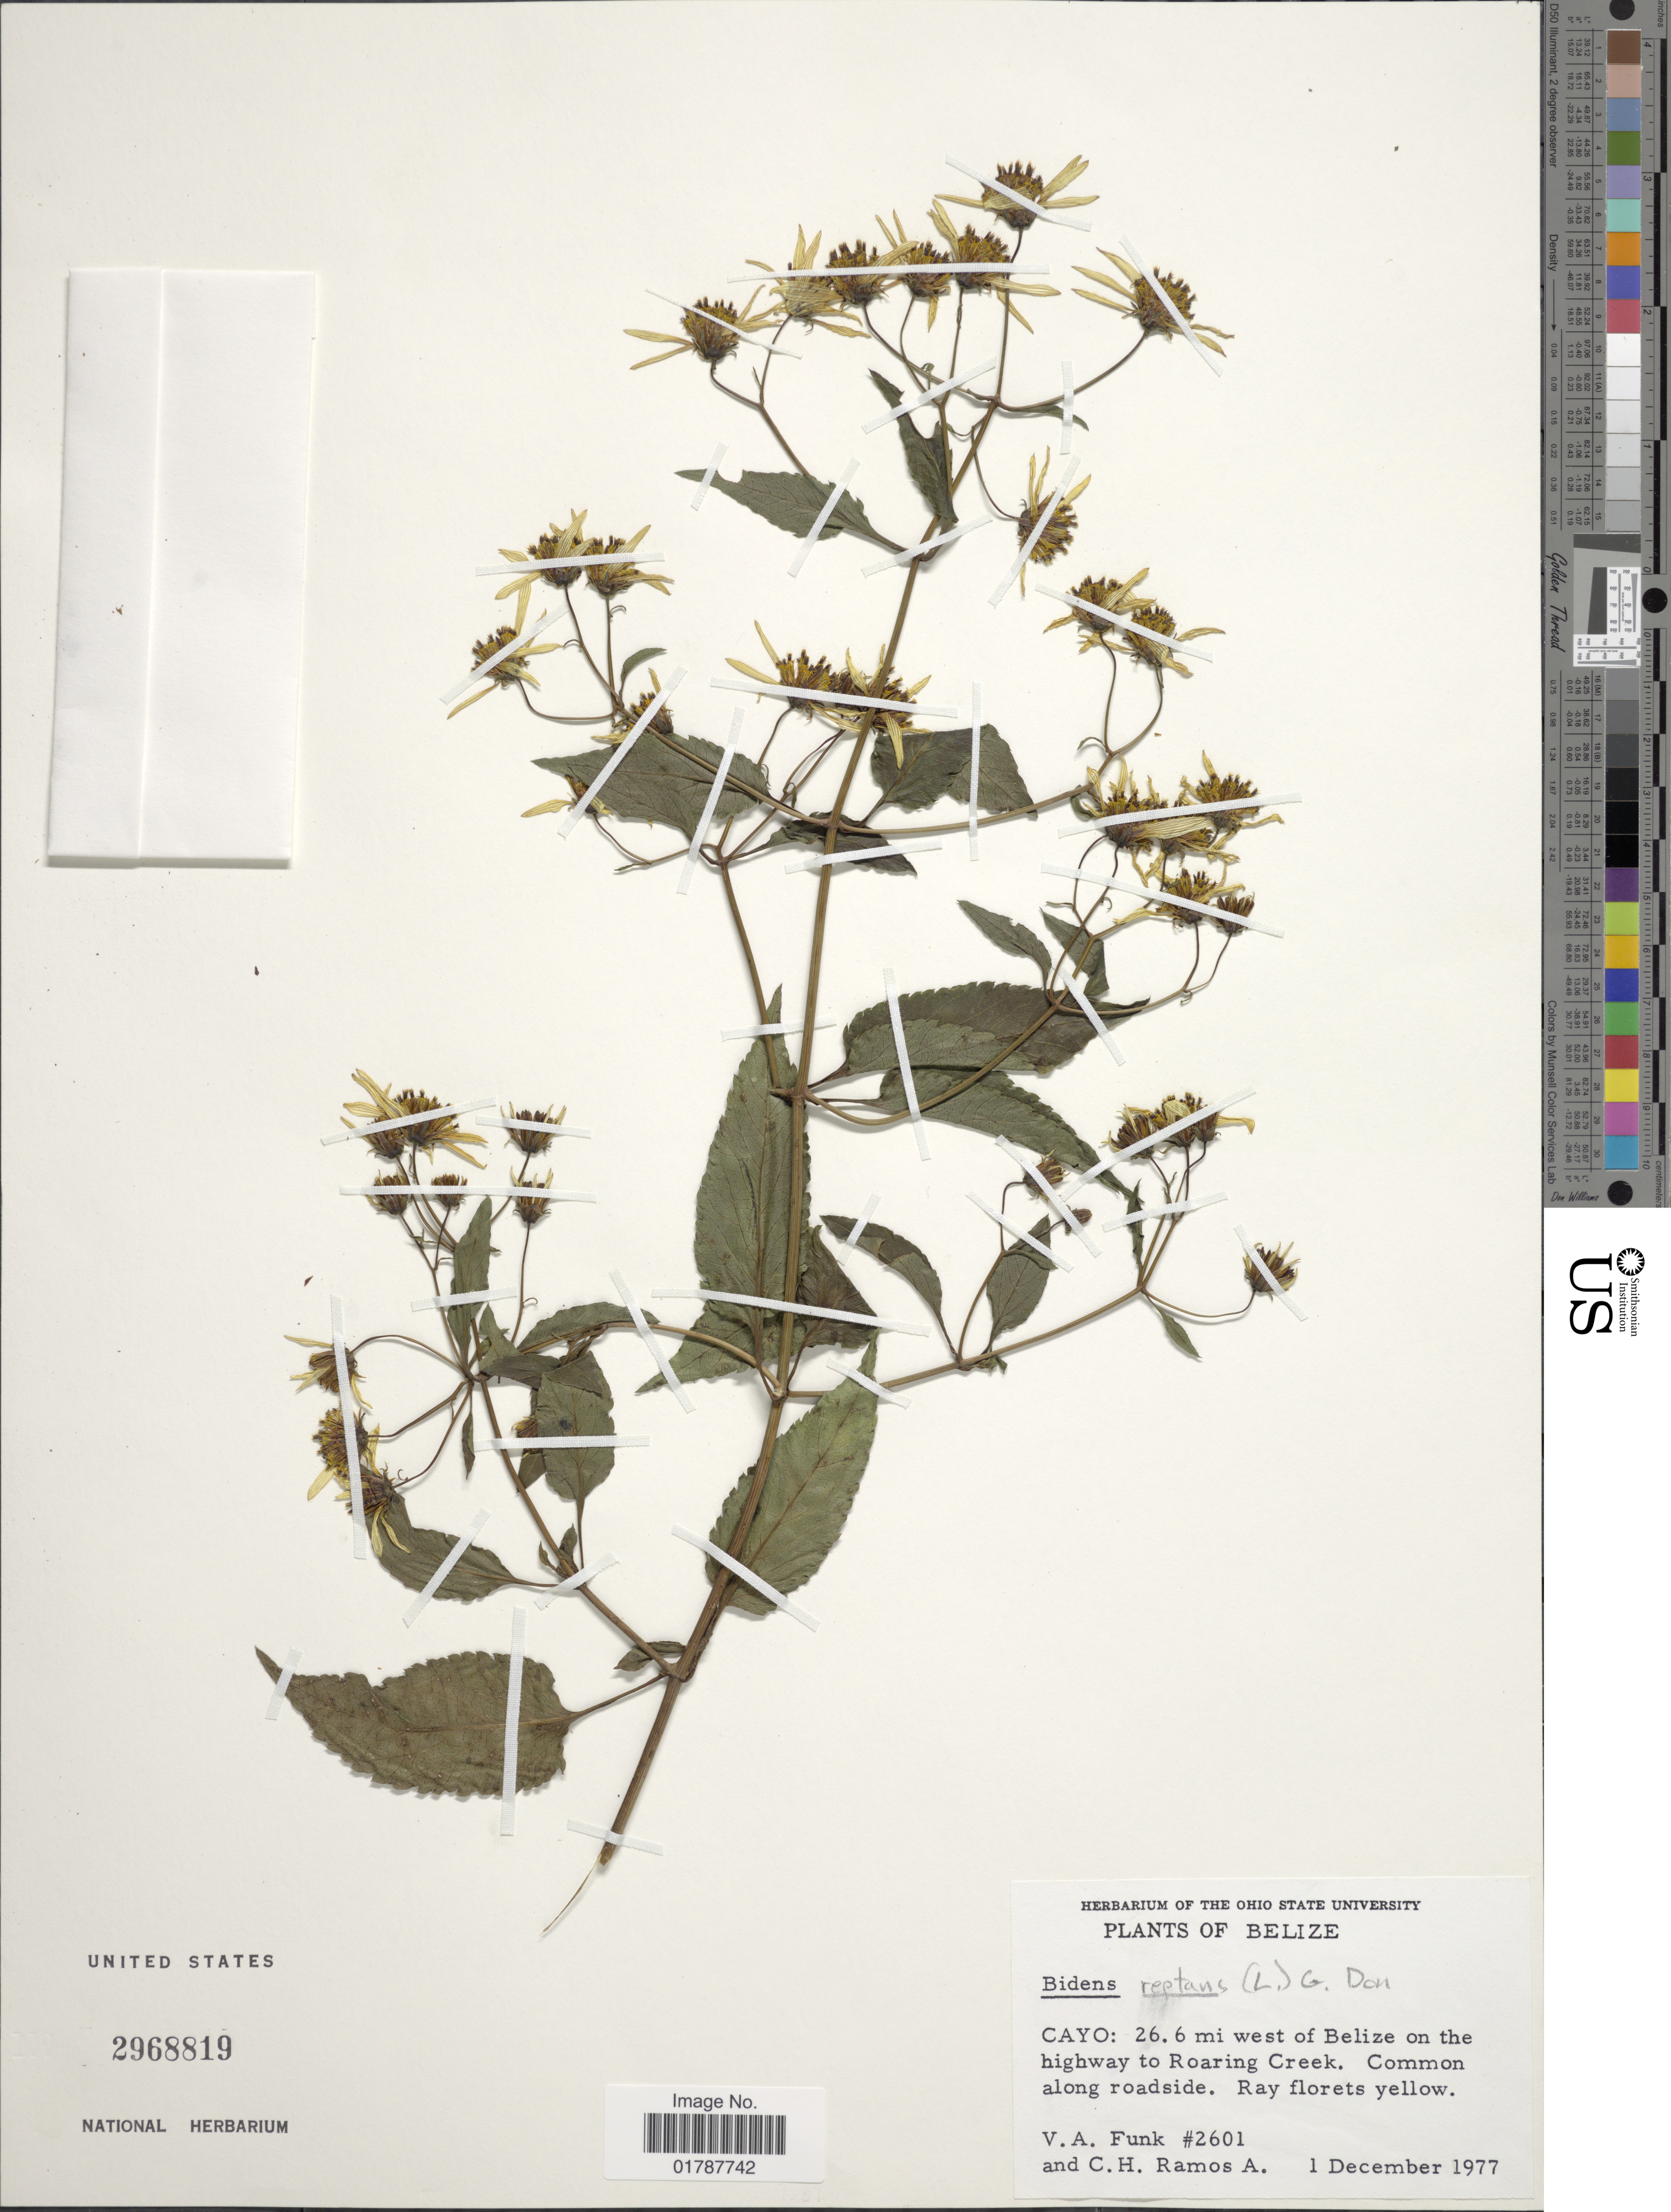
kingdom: Plantae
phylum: Tracheophyta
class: Magnoliopsida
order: Asterales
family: Asteraceae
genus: Bidens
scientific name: Bidens reptans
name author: (L.) G. Don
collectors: V. Funk & C. H. Ramos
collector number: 2601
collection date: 1977-12-01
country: Belize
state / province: Cayo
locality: Cayo: 26.6 mi. west of Belize on the highway to Roaring Creek, Common along roadside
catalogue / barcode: US 2968819